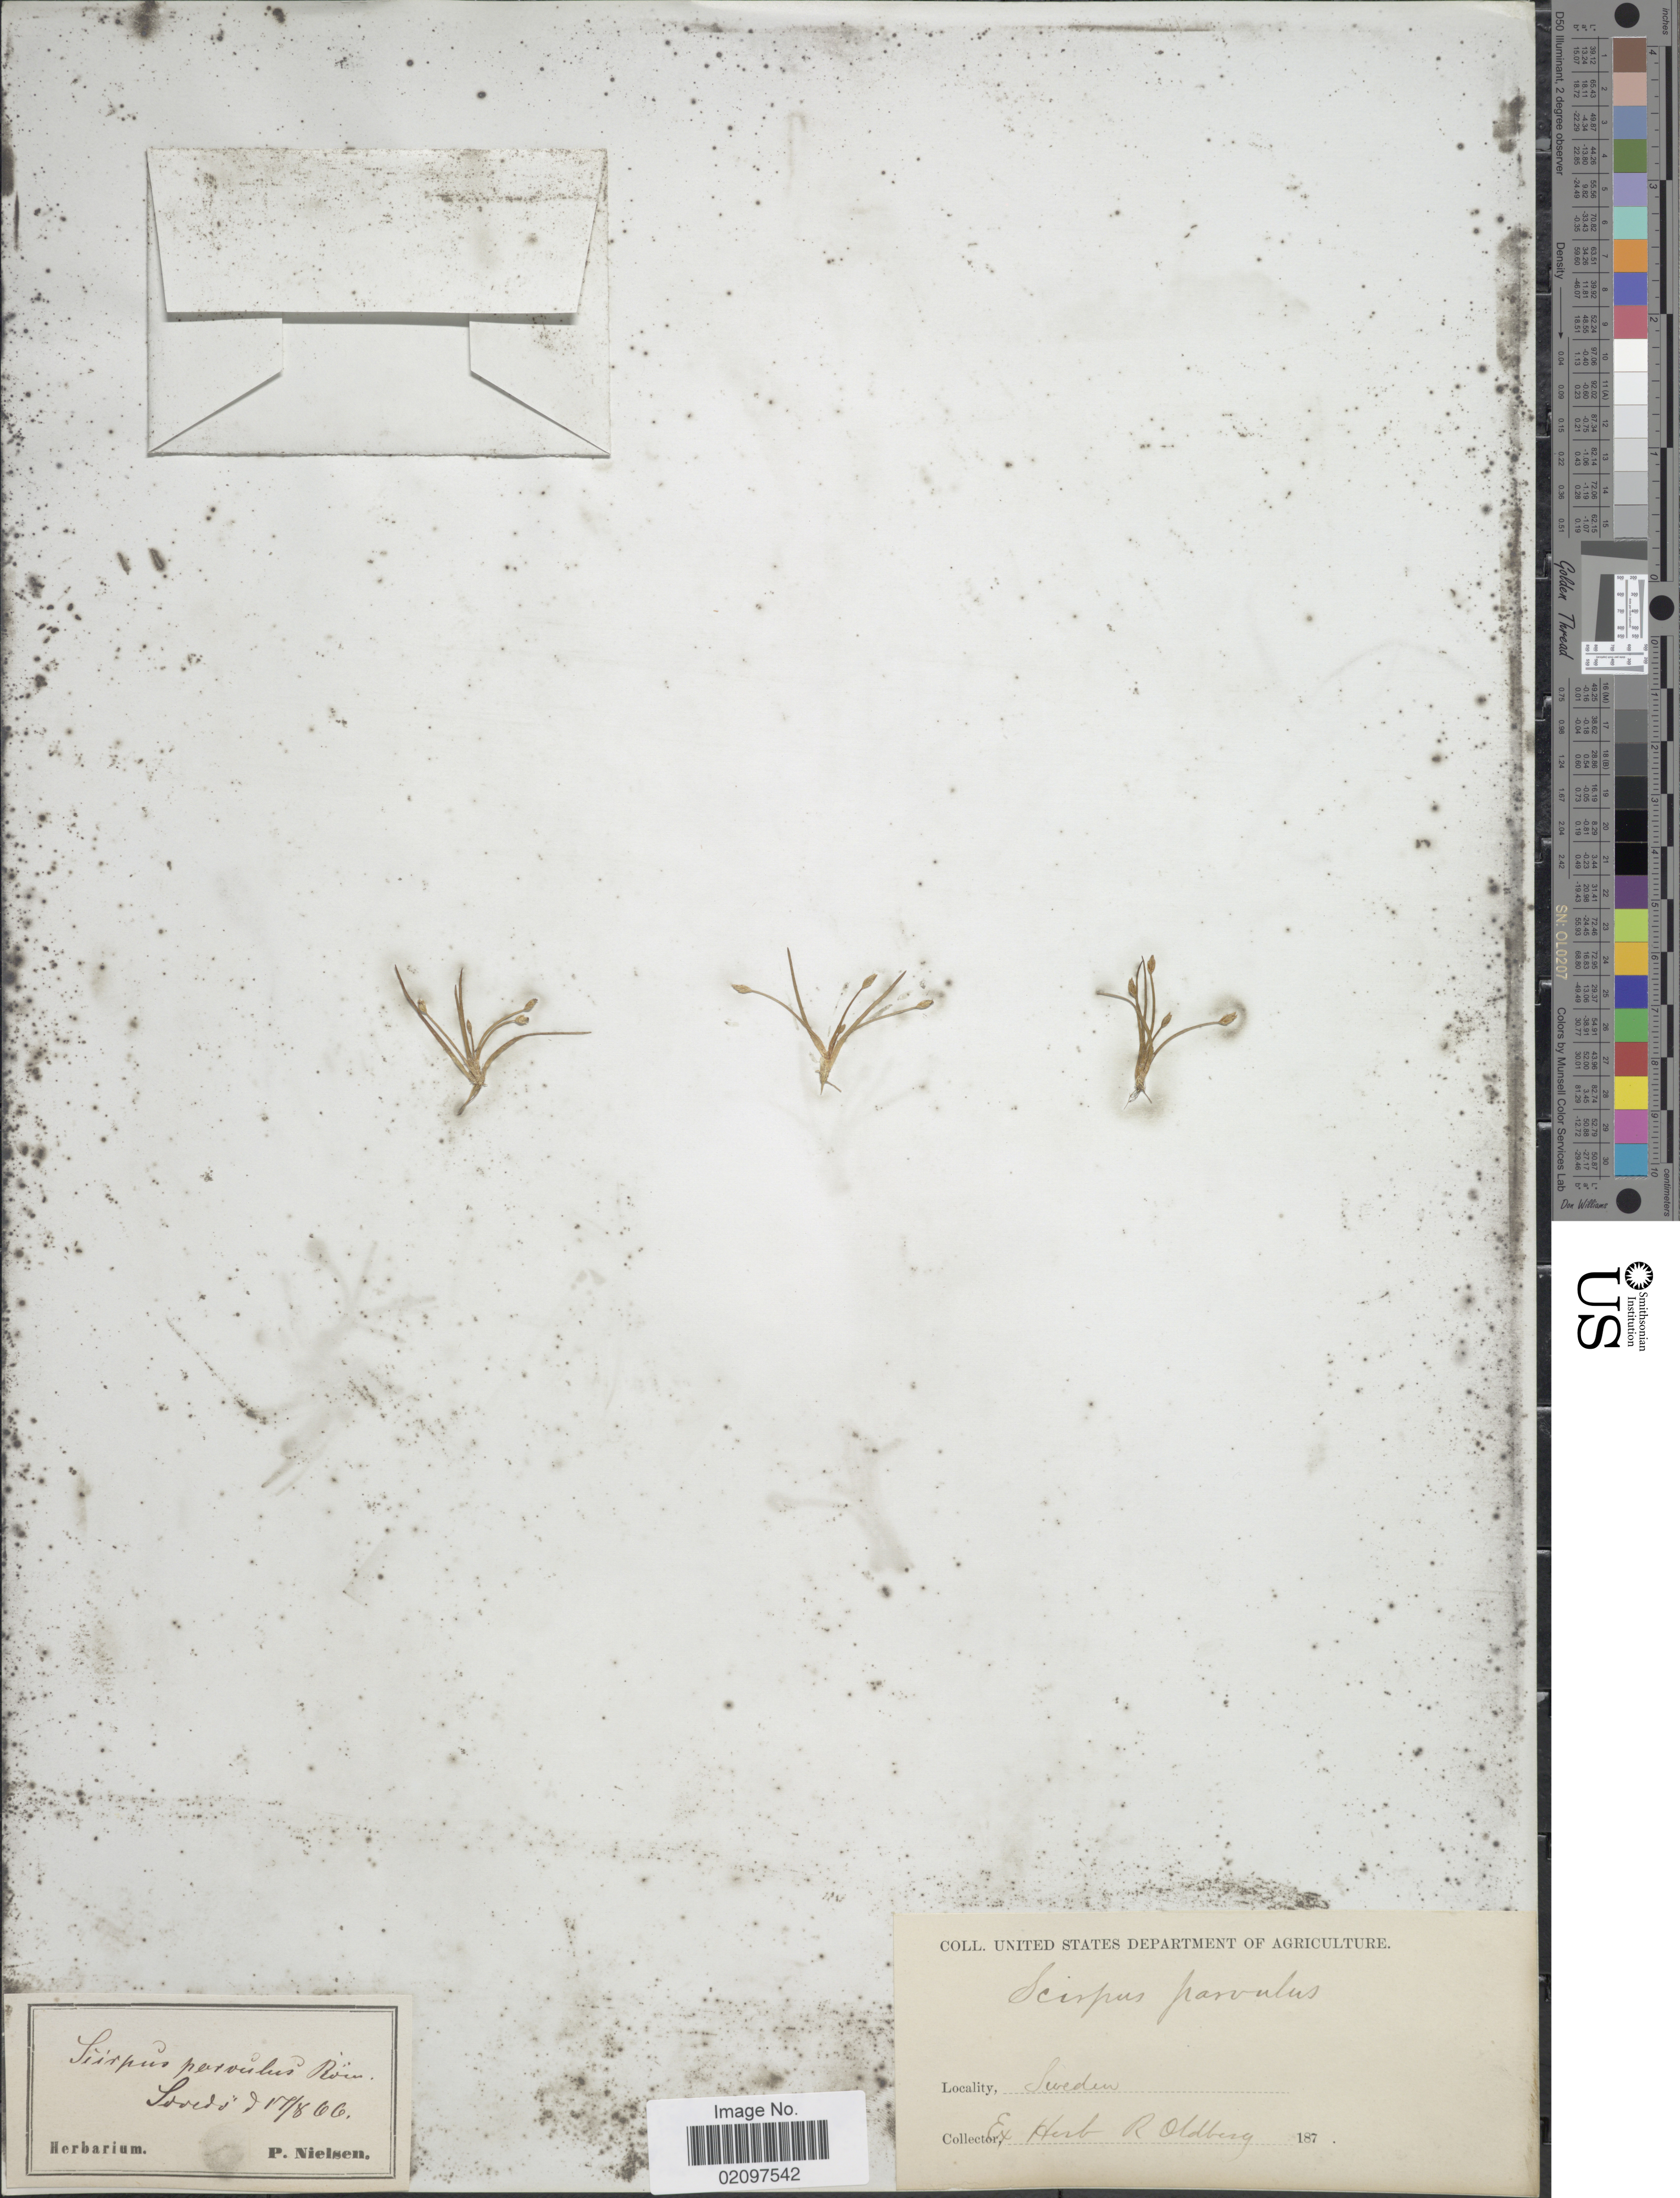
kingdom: Plantae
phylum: Tracheophyta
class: Liliopsida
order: Poales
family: Cyperaceae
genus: Eleocharis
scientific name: Eleocharis parvula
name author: (Roem. & Schult.) Link ex Williams et al.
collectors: P. Nielsen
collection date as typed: Transcribed d/m/y: 17/8/66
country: Sweden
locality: Sddedo [interpreted]